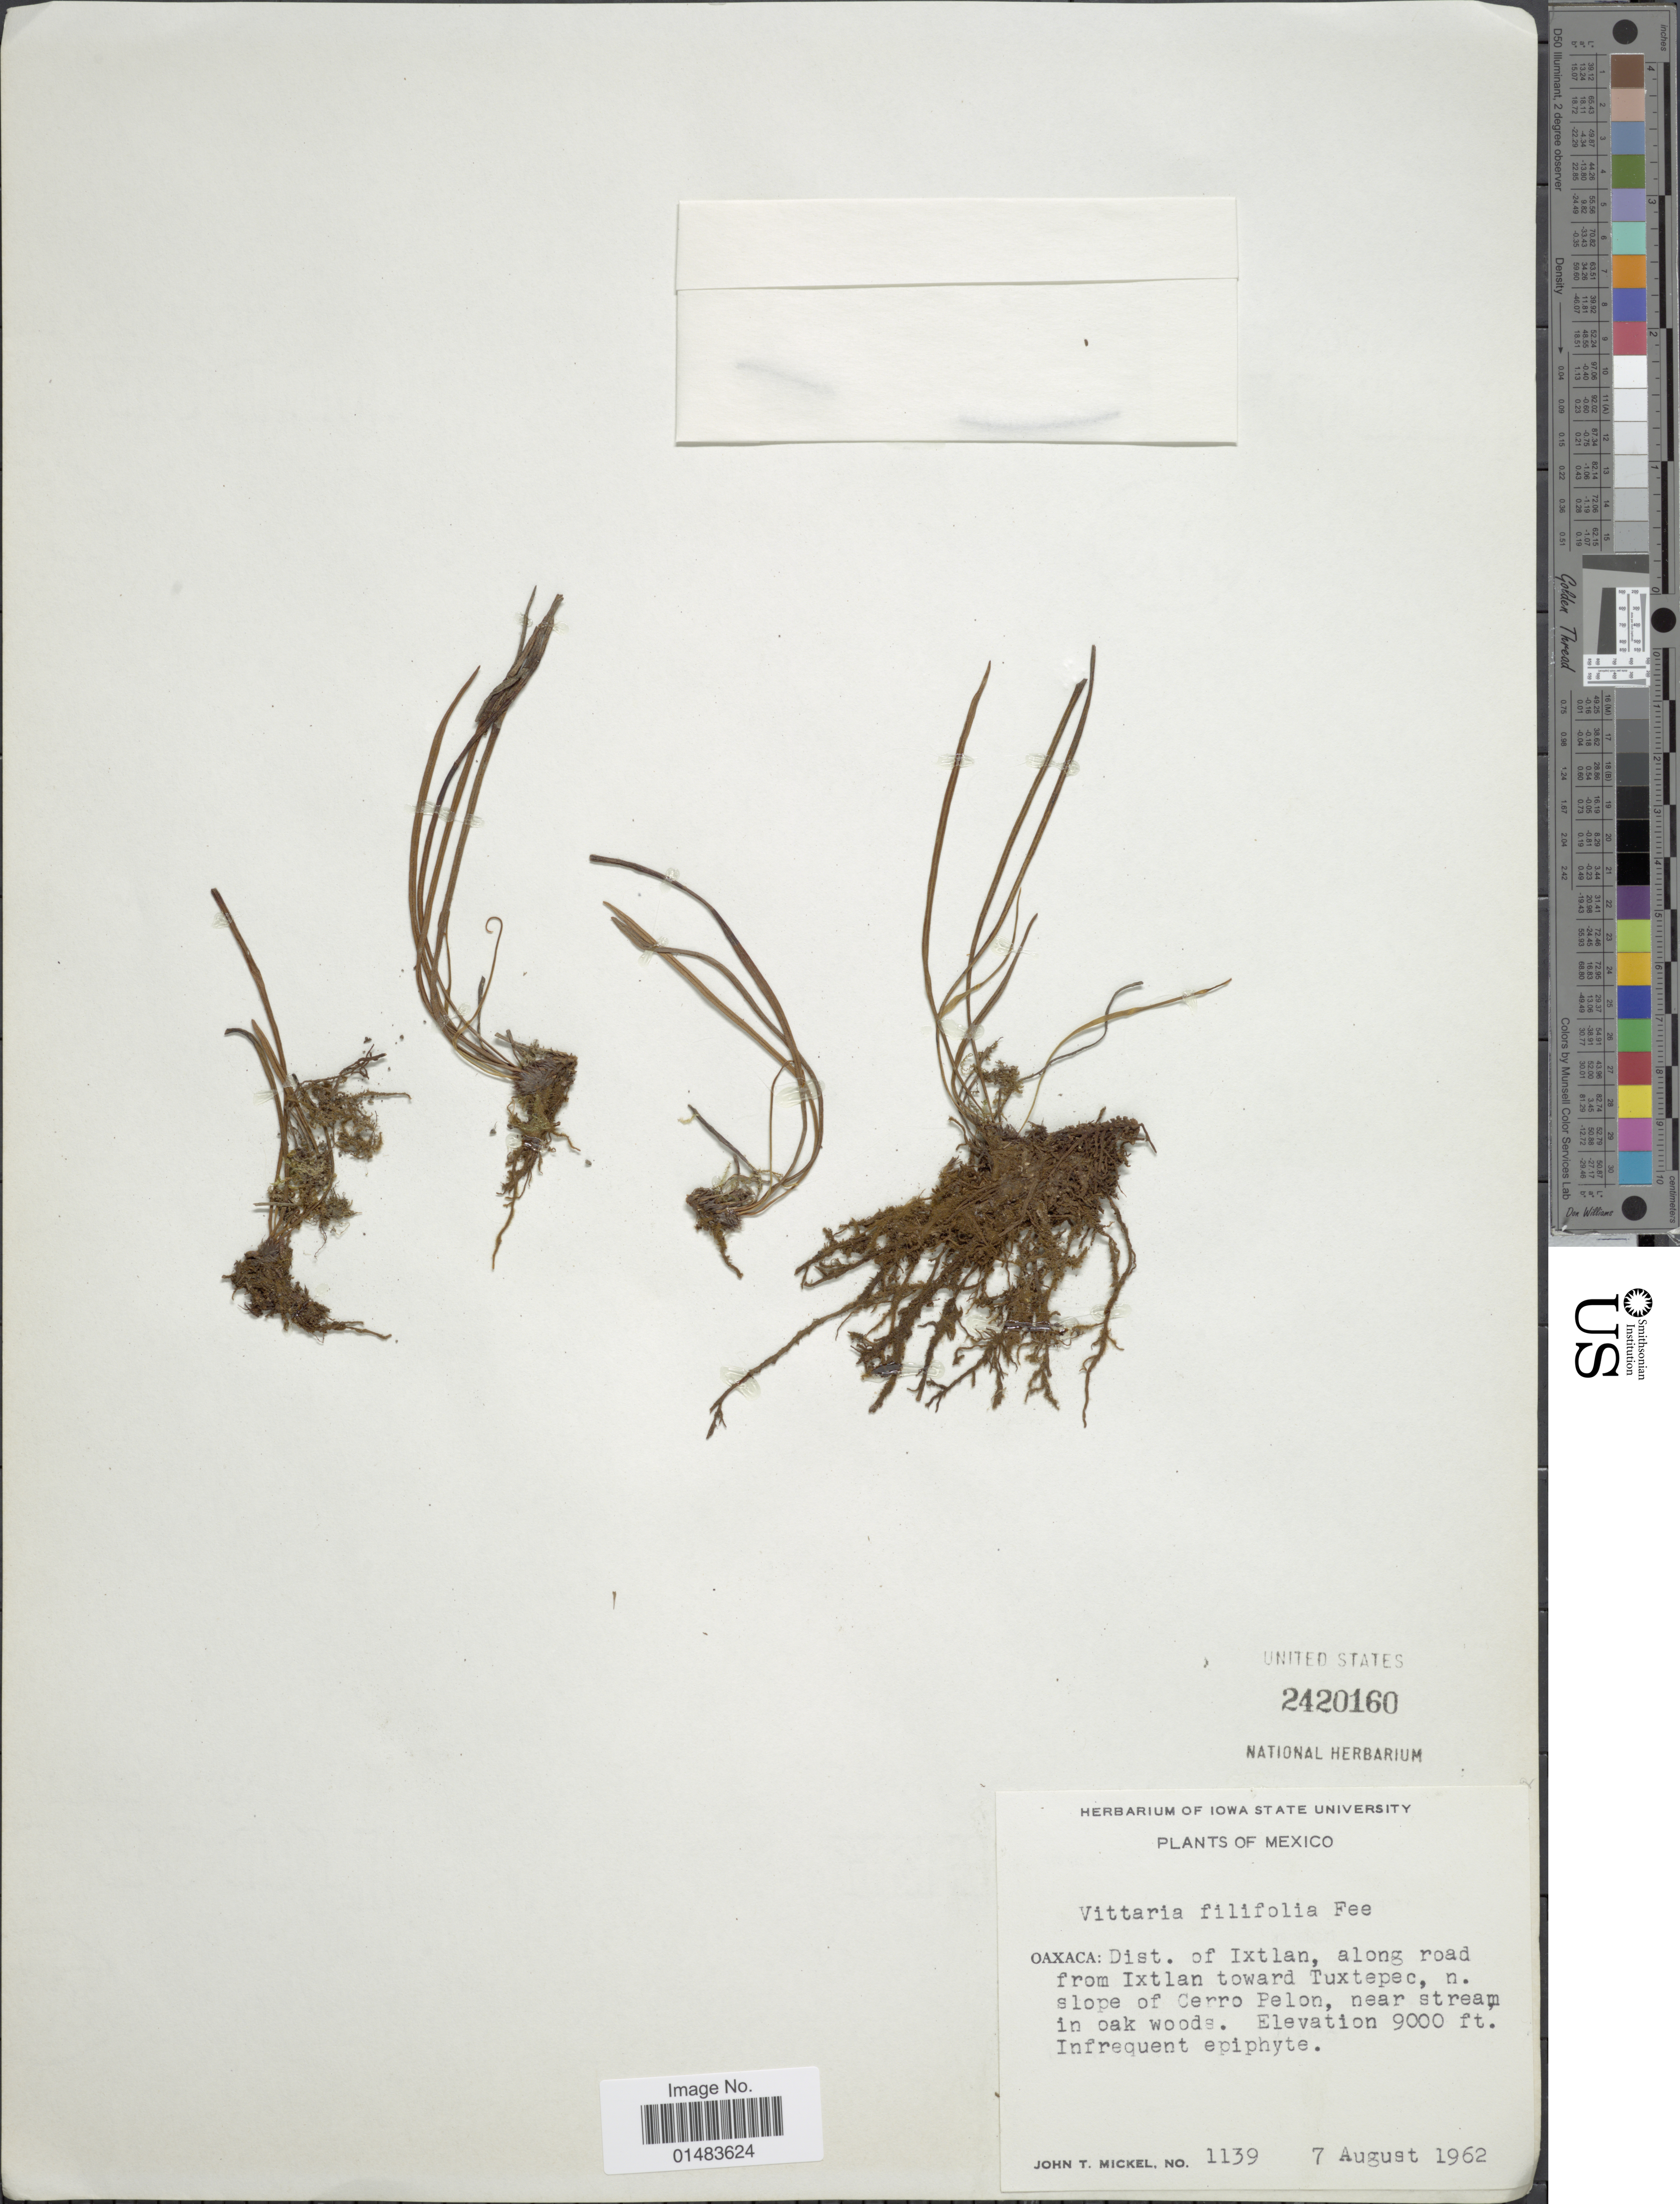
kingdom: Plantae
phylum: Tracheophyta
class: Polypodiopsida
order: Polypodiales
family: Pteridaceae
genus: Vittaria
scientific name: Vittaria graminifolia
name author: Kaulf.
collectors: J. T. Mickel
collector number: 1139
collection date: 1962-08-07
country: Mexico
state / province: Oaxaca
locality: Mexico, Dist of Ixtlan, along road from Ixtlan toward Tuxtepec, n. slope of Cerro Pelon, near stream in oak woods. Infrequent epiphyte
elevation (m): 2743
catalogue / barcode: US 2420160